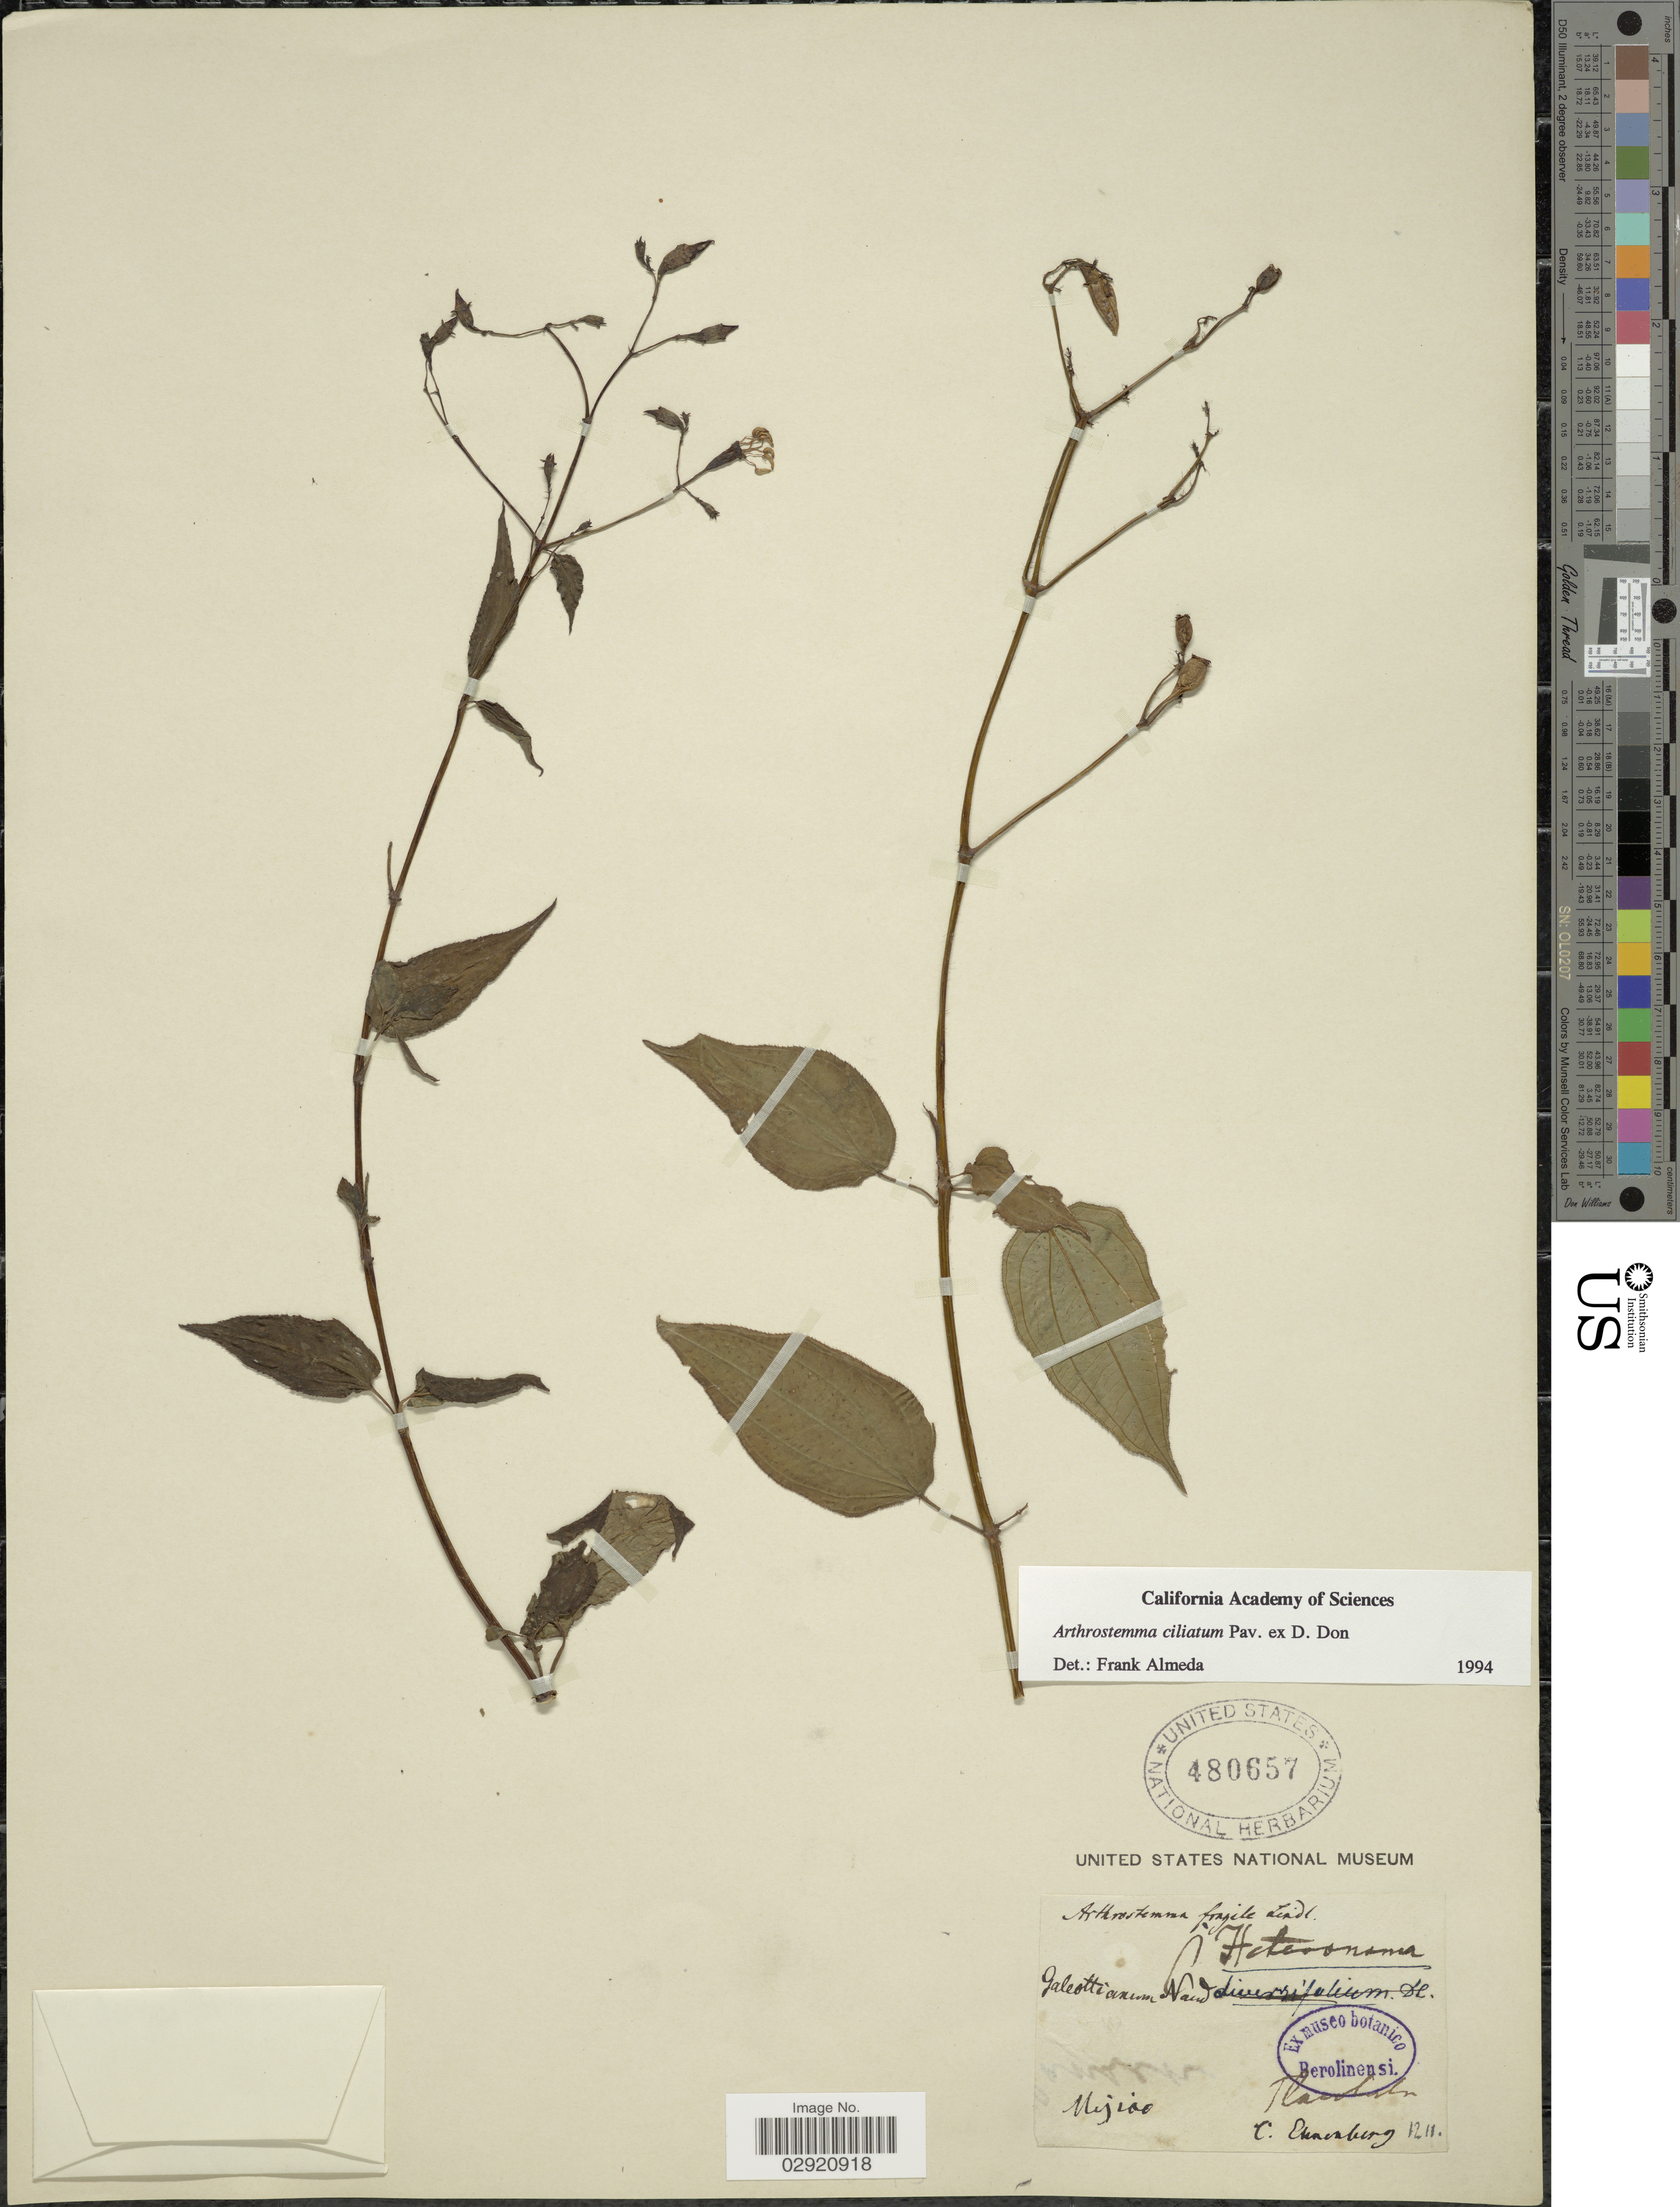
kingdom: Plantae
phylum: Tracheophyta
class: Magnoliopsida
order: Myrtales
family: Melastomataceae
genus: Arthrostemma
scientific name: Arthrostemma ciliatum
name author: Pav. ex D. Don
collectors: C. G. Ehrenberg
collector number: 1211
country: Mexico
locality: Tlachalu [interpreted] [unsure placement]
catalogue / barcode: US 480657